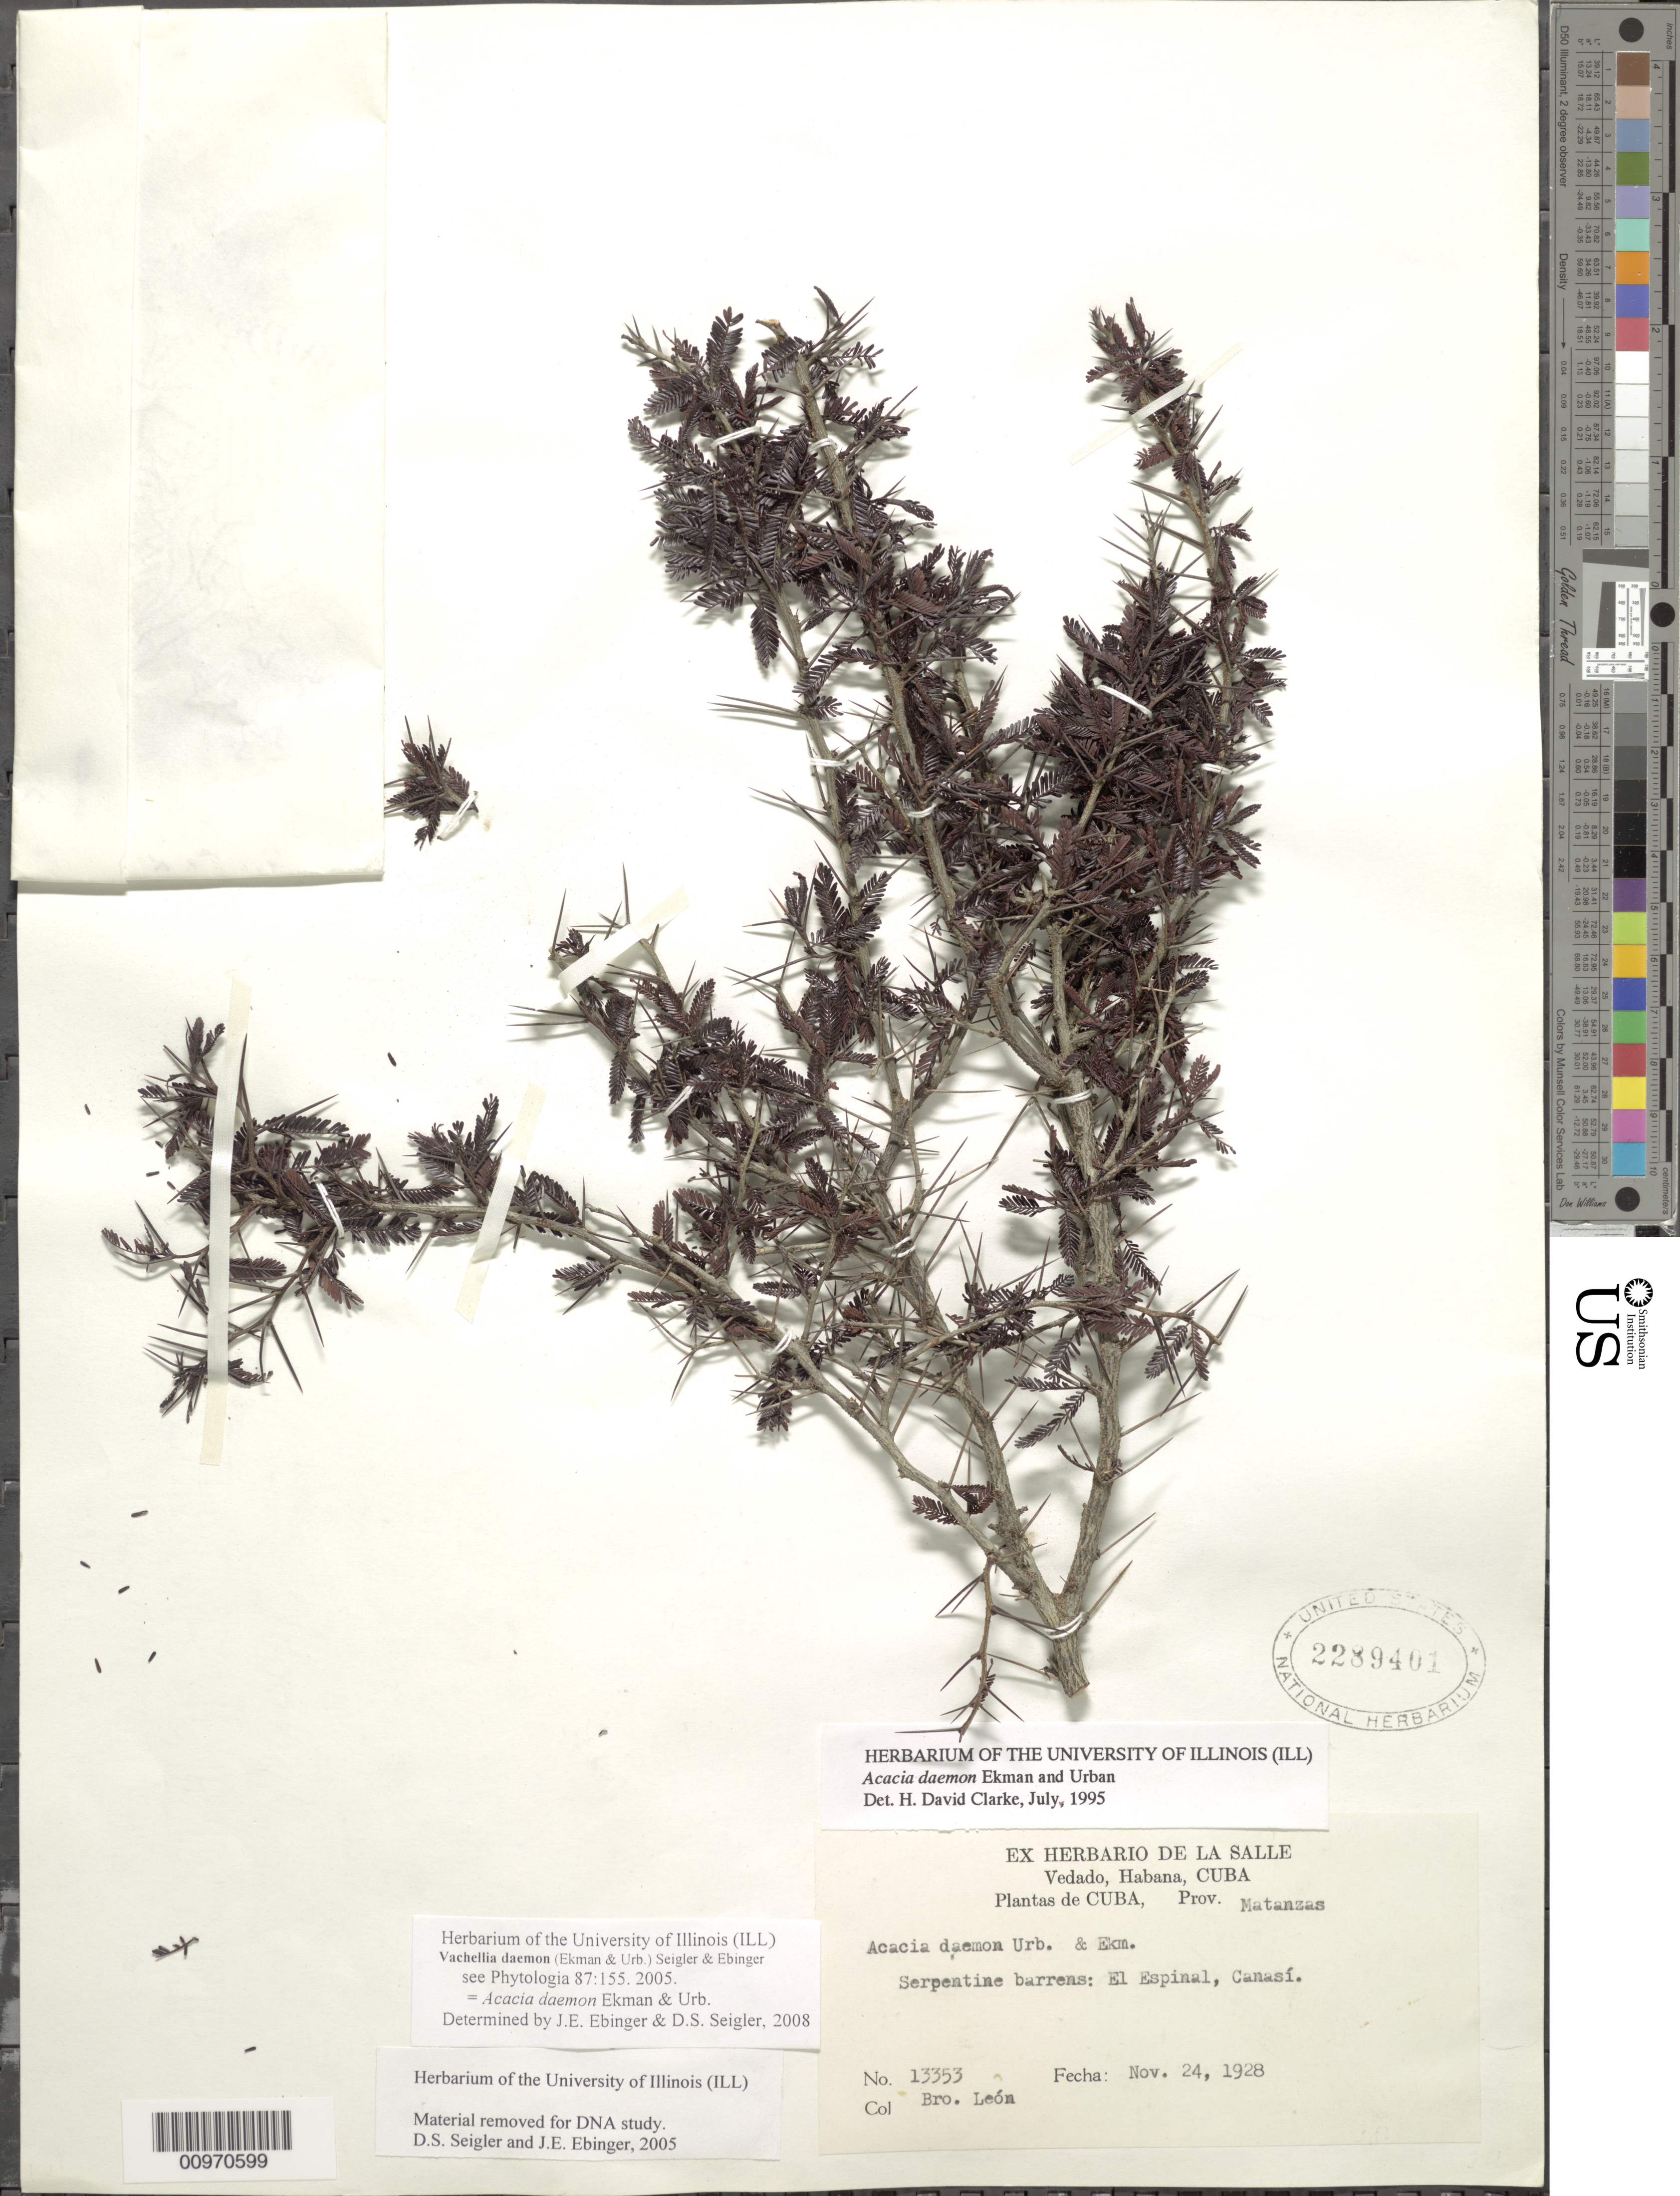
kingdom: Plantae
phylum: Tracheophyta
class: Magnoliopsida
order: Fabales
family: Fabaceae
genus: Vachellia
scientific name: Vachellia daemon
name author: (Ekman & Urb.) Seigler & Ebinger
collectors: Bro. León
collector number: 13353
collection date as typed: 24 Nov 1928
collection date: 1928-11-24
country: Cuba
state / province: Matanzas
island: Cuba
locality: El Espinal, Canasí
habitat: Serpentine barrens.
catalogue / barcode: US 2289401